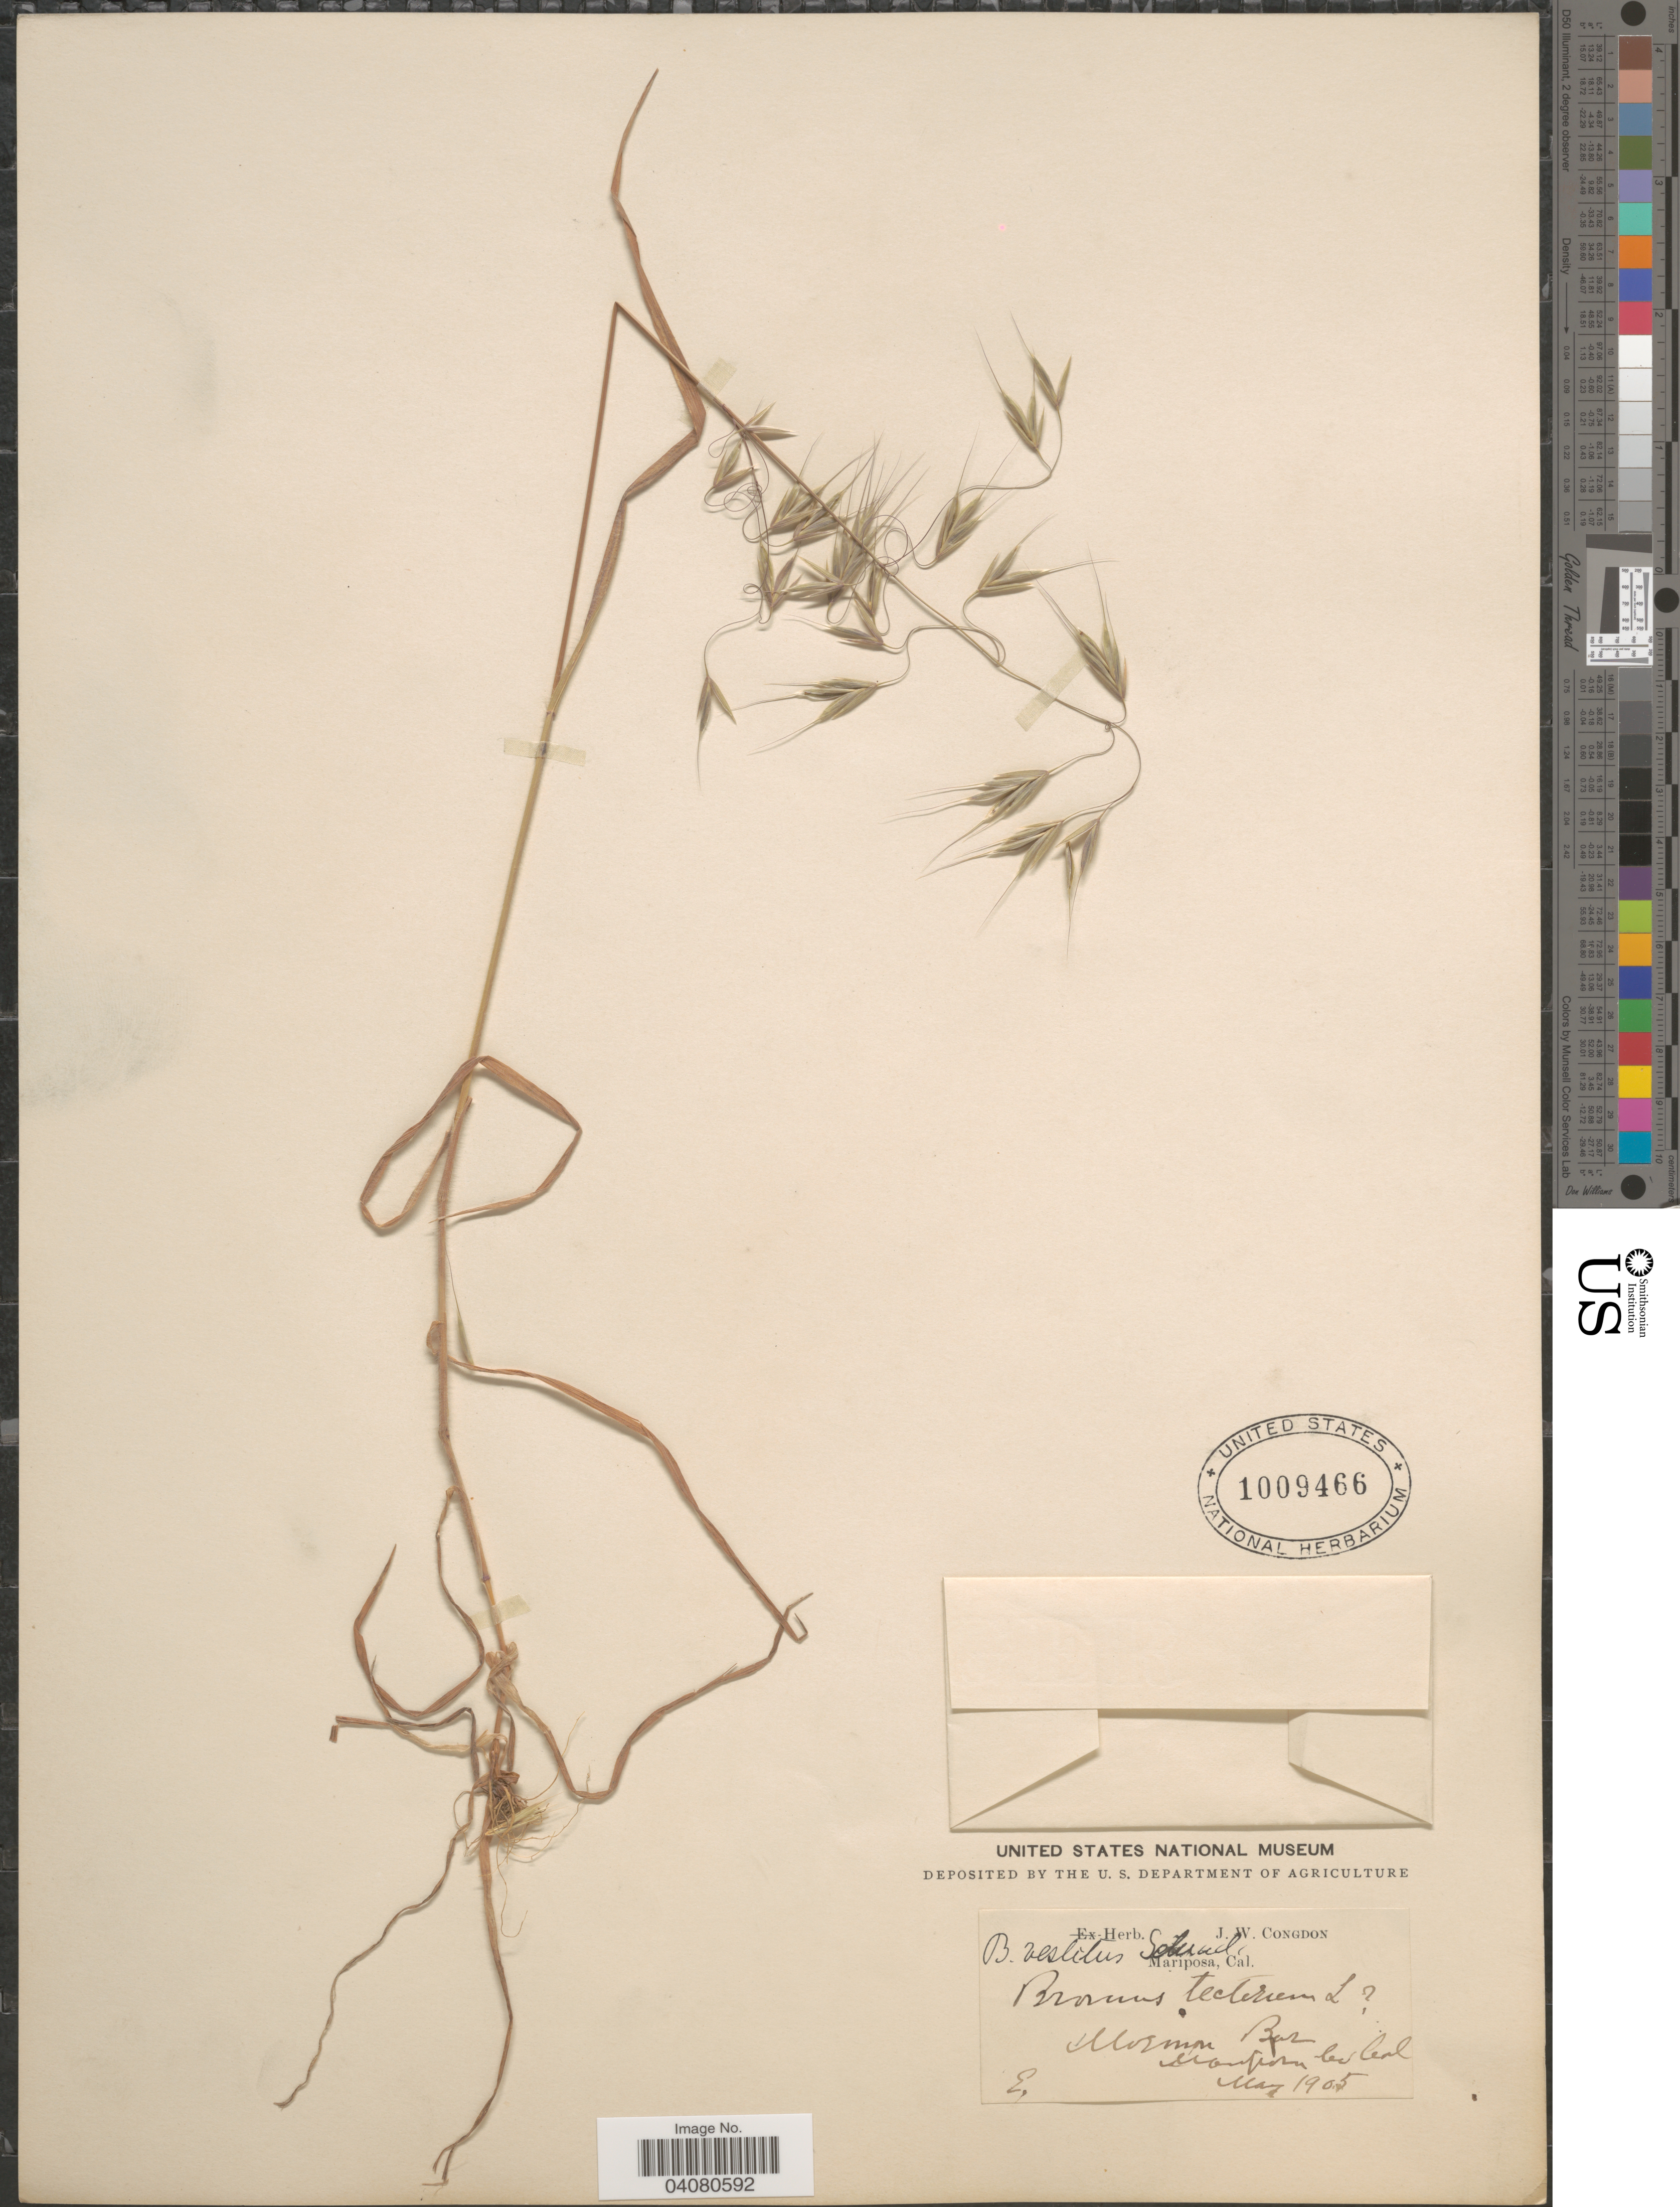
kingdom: Plantae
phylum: Tracheophyta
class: Liliopsida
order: Poales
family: Poaceae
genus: Bromus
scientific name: Bromus arizonicus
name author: (Shear) Stebbins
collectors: ex herb. J. W. Congdon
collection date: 1905-05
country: United States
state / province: California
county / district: Mariposa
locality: Mormon Bar, Mariposa Co.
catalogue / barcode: US 1009466